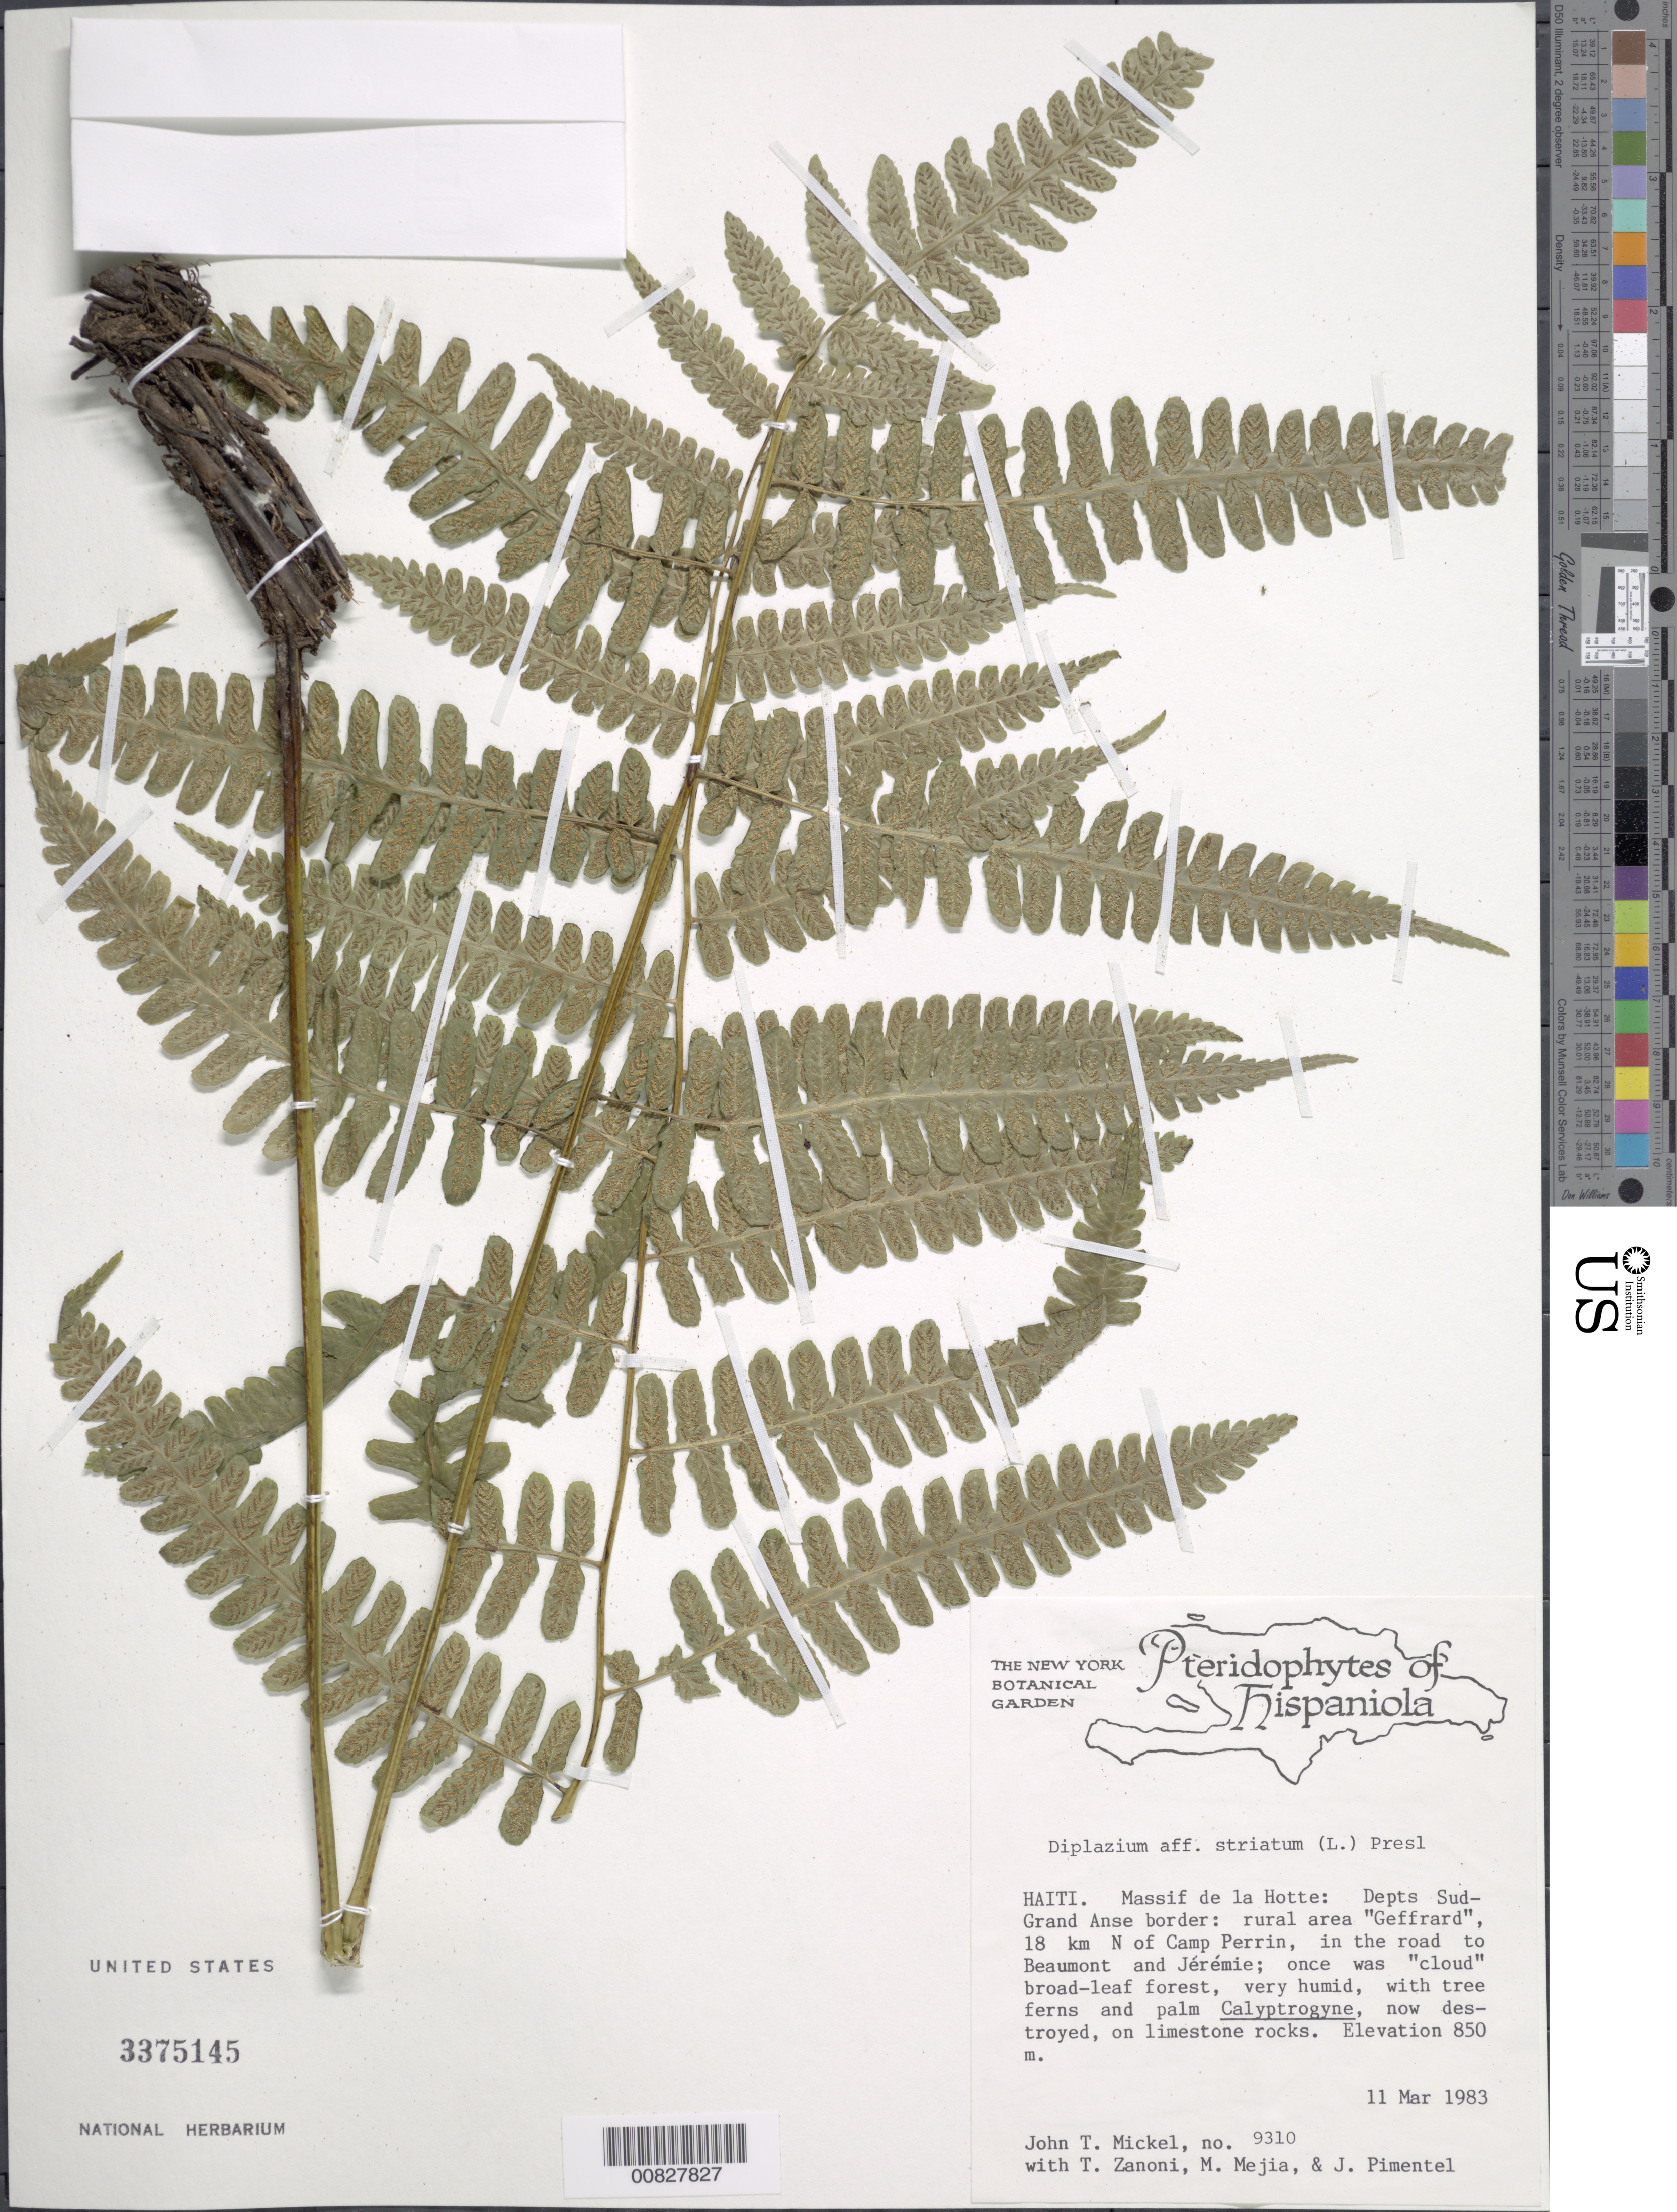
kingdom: Plantae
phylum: Tracheophyta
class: Polypodiopsida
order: Polypodiales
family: Athyriaceae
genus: Diplazium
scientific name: Diplazium striatum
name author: (L.) C. Presl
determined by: Sánchez, C.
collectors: J. T. Mickel, T. A. Zanoni, M. Mejia & J. Pimentel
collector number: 9310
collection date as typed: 11 Mar 1983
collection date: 1983-03-11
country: Haiti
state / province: Sud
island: Hispaniola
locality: Sud-Grand Anse border, "Geffrard", 18 km N of Camp Perrin, road to Beaumont and Jérémie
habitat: Once a "cloud" broad-leaf forest, very humid, with tree ferns and plam Calyptrogyne, now destroyed, on limestone rocks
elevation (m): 850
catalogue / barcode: US 3375145